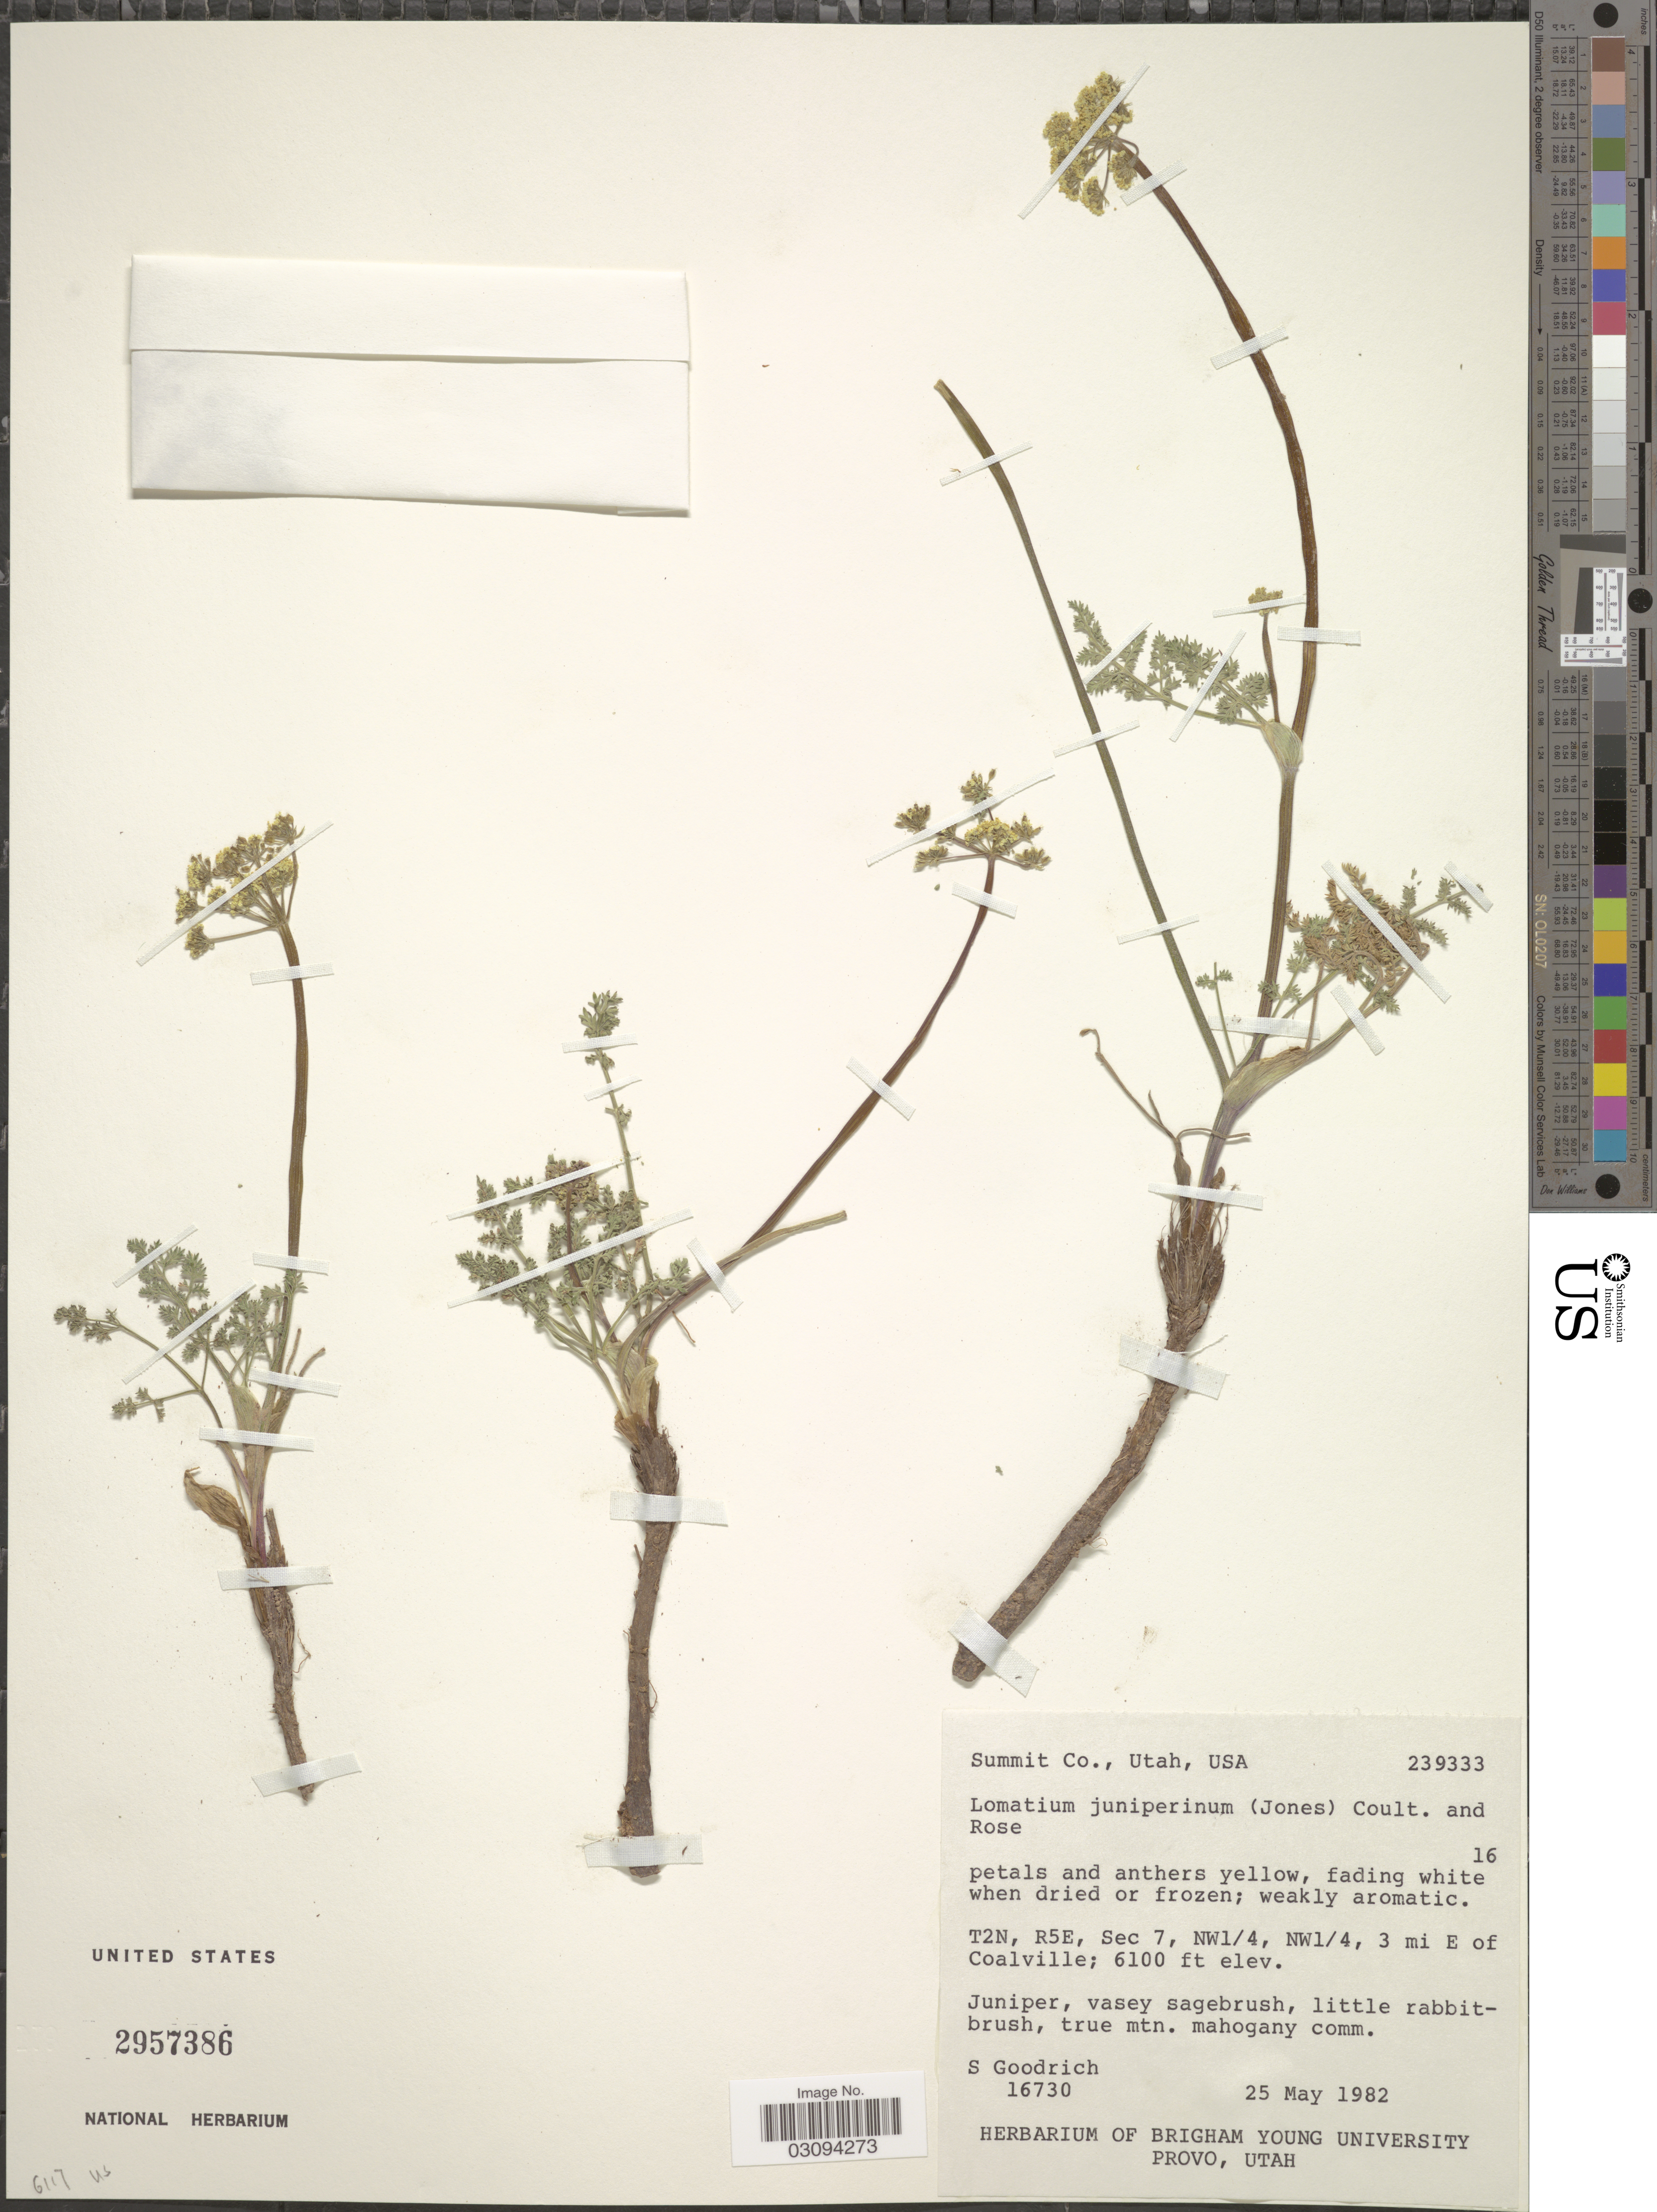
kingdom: Plantae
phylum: Tracheophyta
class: Magnoliopsida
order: Apiales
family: Apiaceae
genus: Lomatium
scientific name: Lomatium juniperinum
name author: (M.E. Jones) J.M. Coult. & Rose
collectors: S. Goodrich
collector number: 16730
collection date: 1982-05-25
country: United States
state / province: Utah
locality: Summit Co. T2N, R5E, Sec 7, NW¼, 3 mi E of Coalville.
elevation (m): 1859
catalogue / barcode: US 2957386